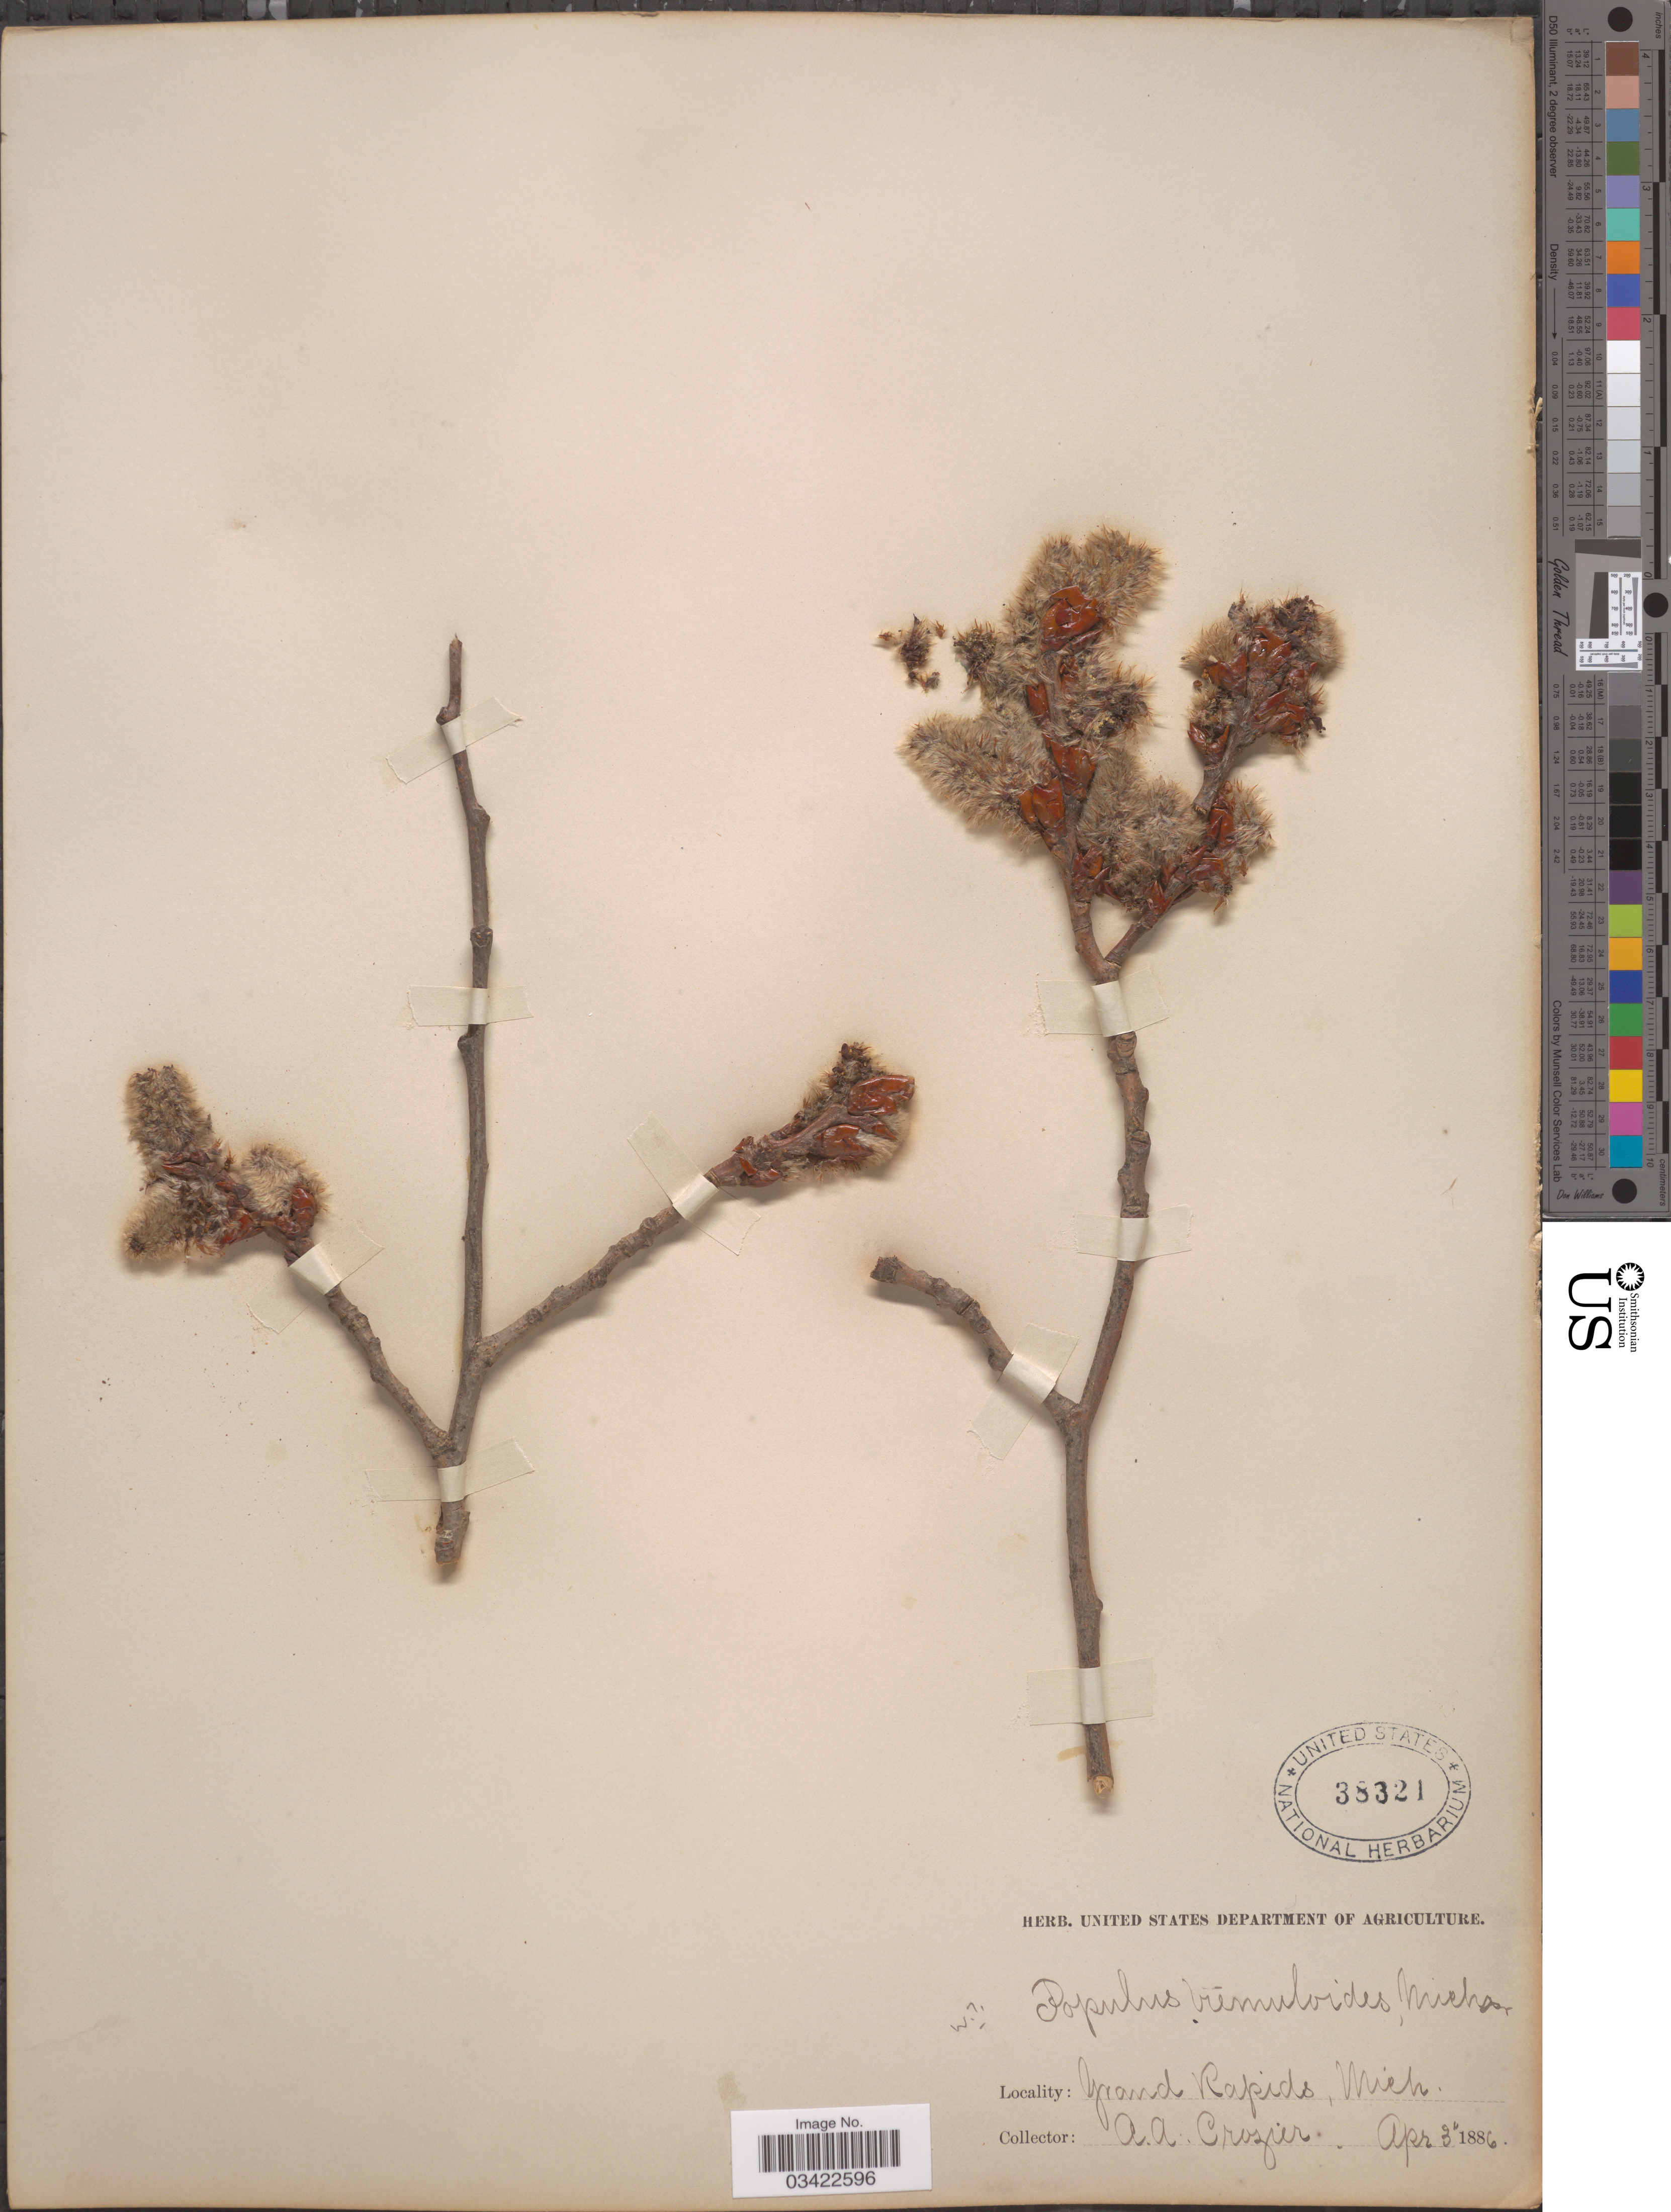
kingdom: Plantae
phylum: Tracheophyta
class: Magnoliopsida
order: Malpighiales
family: Salicaceae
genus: Populus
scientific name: Populus tremuloides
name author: Michx.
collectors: A. Crozier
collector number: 7?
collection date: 1886-04-03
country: United States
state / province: Michigan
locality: Grand Rapids.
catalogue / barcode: US 38321